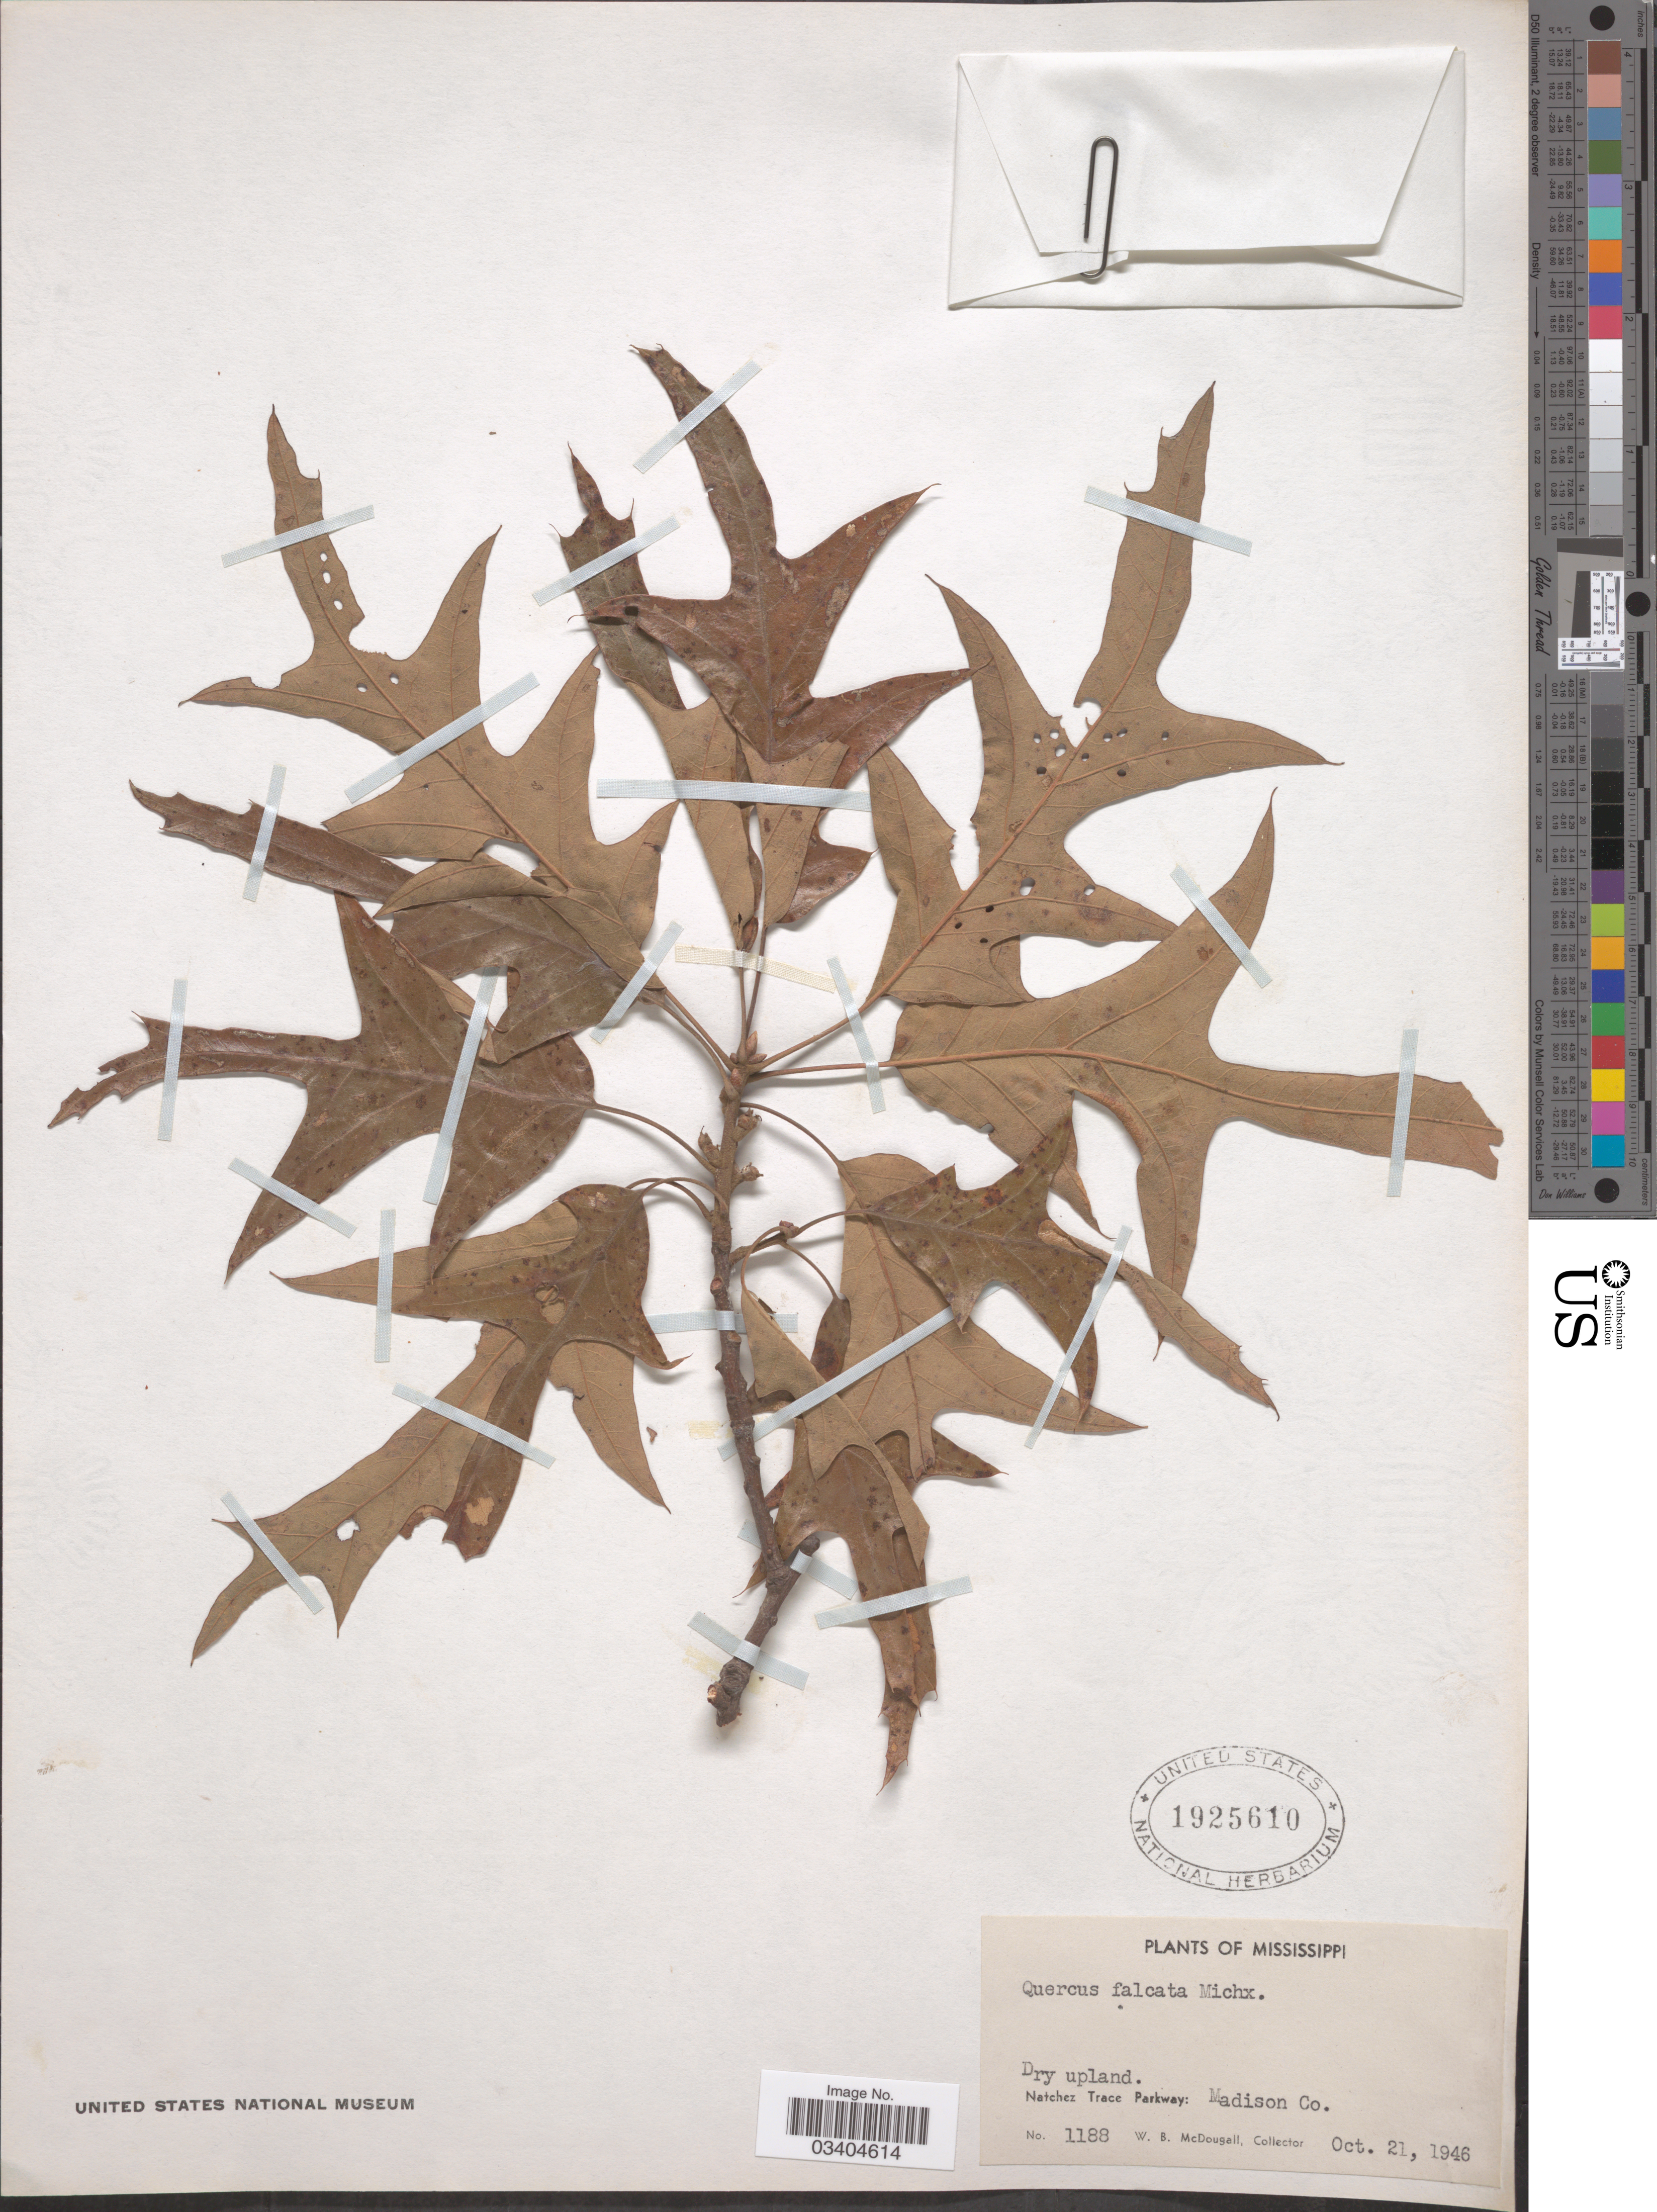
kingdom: Plantae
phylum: Tracheophyta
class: Magnoliopsida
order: Fagales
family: Fagaceae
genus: Quercus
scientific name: Quercus falcata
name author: Michx.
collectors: W. B. McDougall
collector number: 1188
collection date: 1946-10-21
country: United States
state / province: Mississippi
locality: Natchez Trace Parkway: Madison Co.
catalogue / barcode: US 1925610